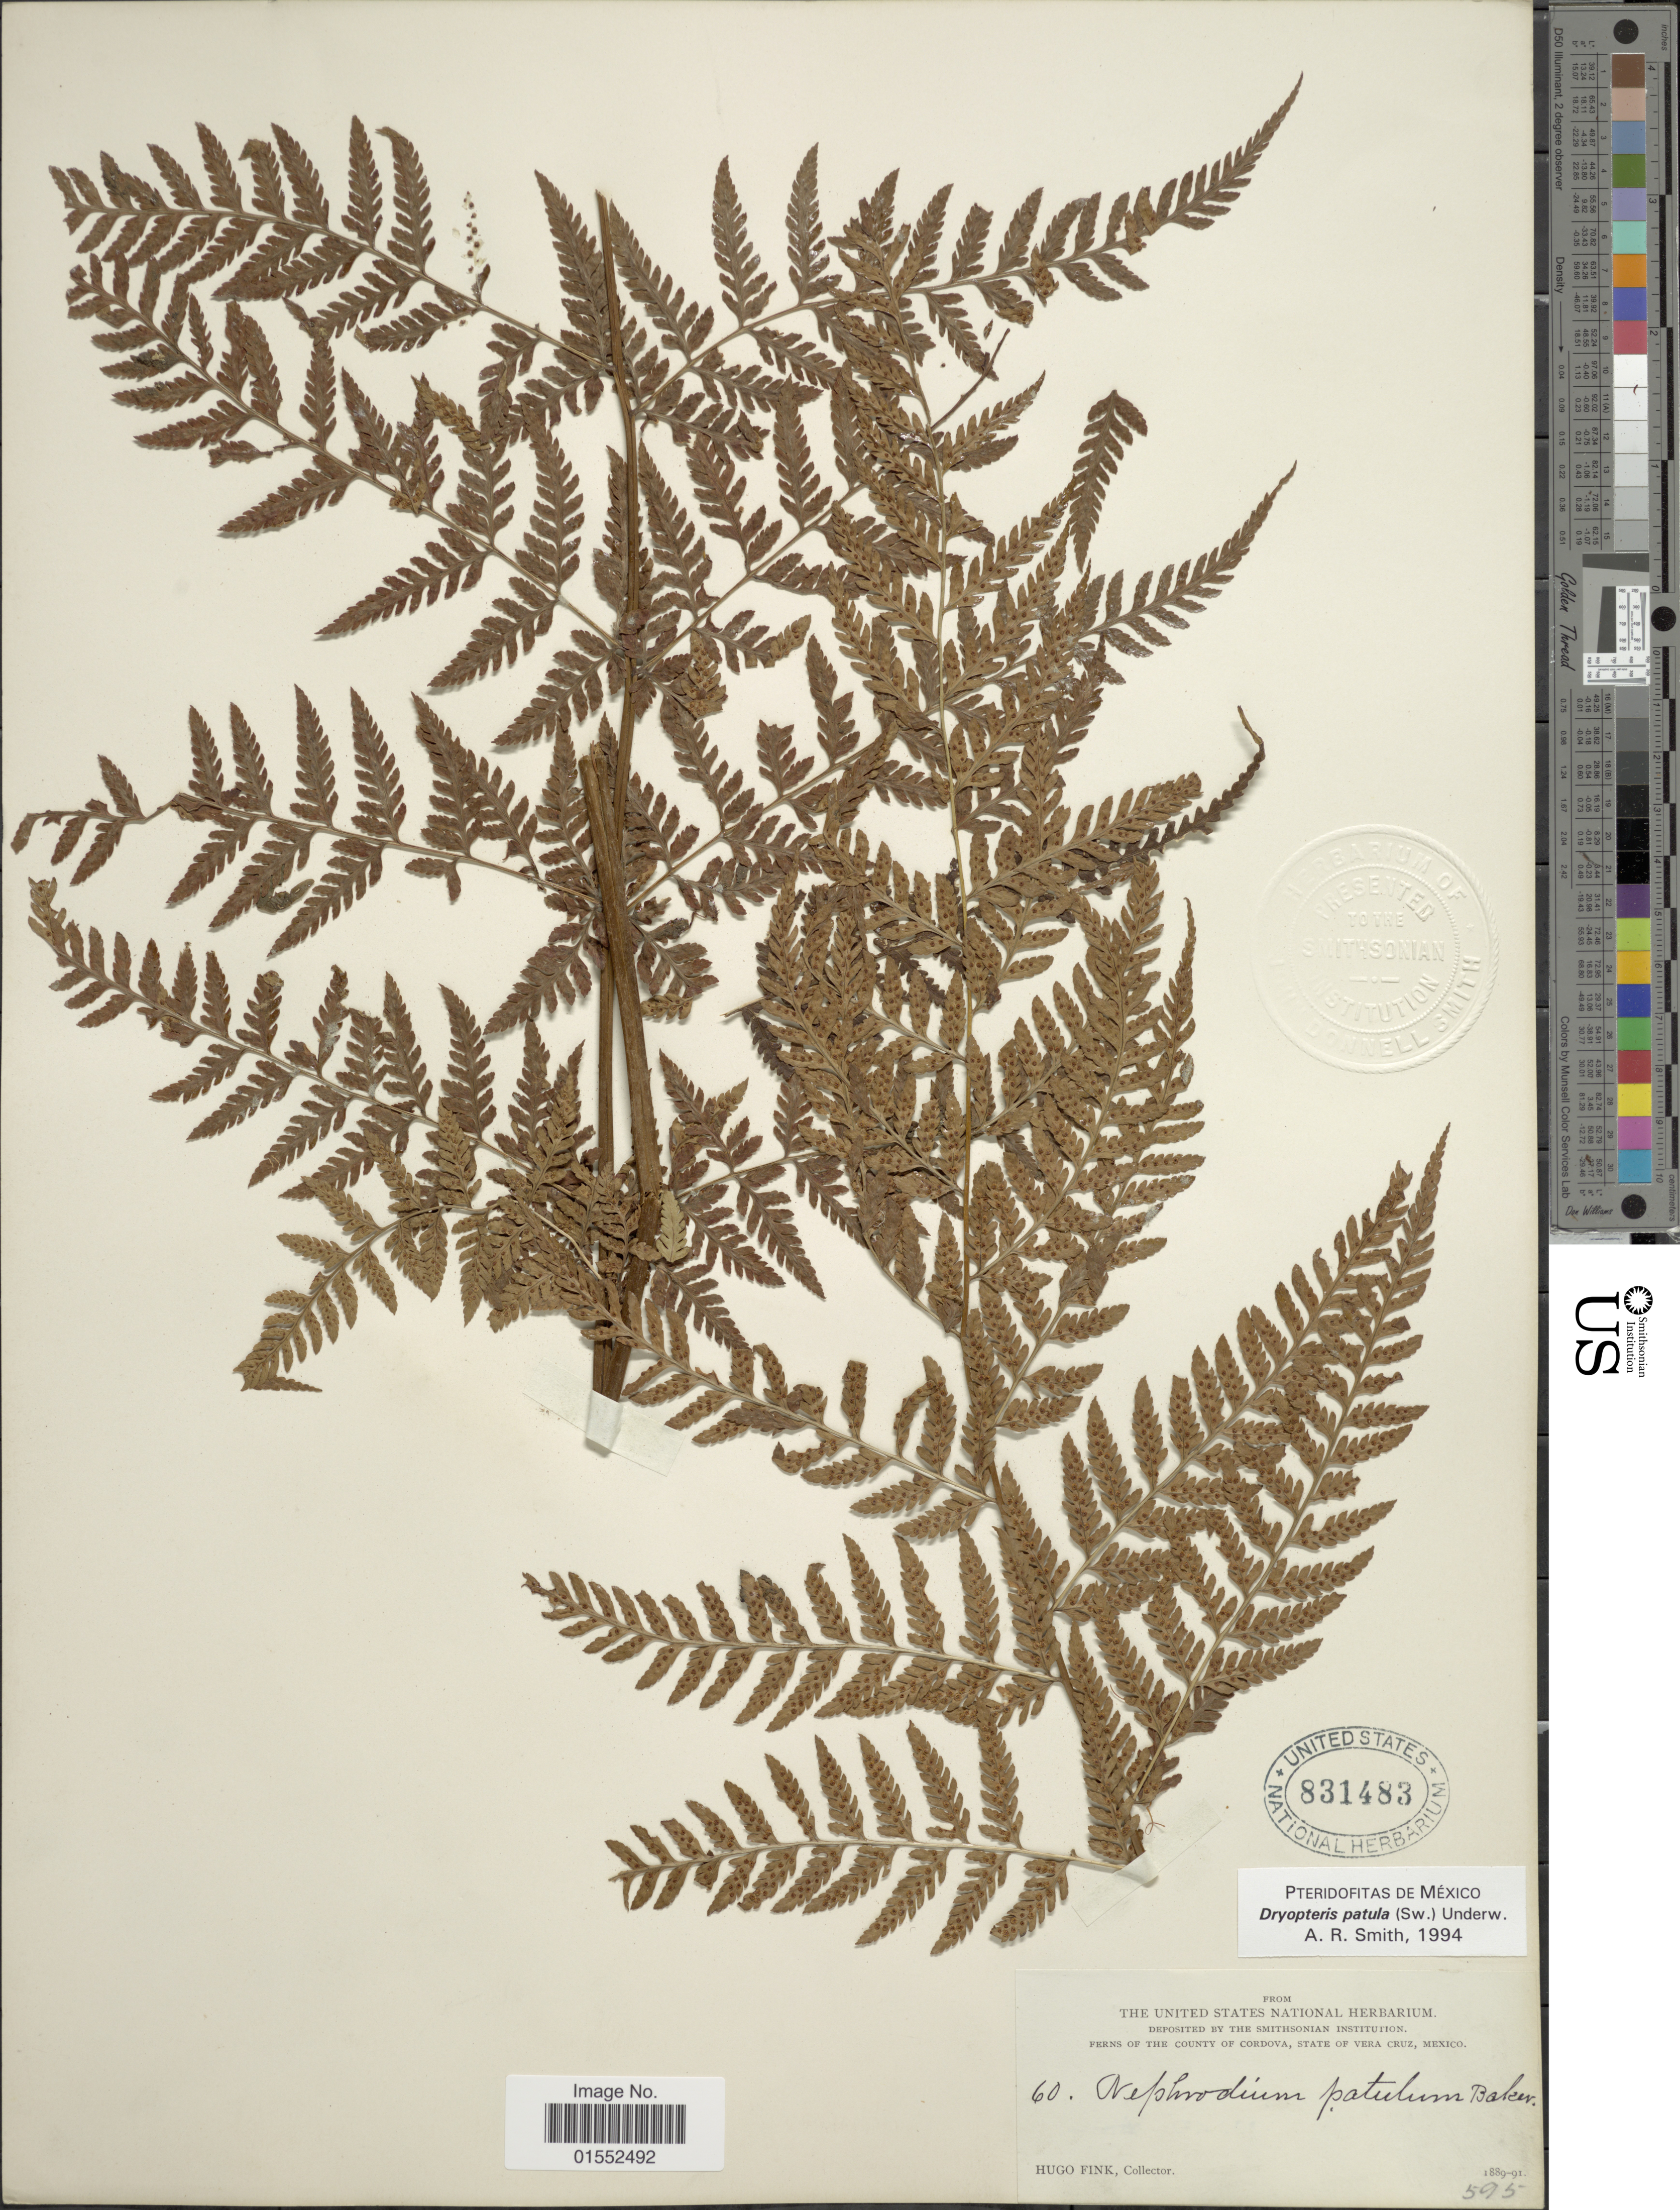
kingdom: Plantae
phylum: Tracheophyta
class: Polypodiopsida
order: Polypodiales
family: Dryopteridaceae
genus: Dryopteris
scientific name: Dryopteris patula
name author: (Sw.) Underw.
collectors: H. Fink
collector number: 595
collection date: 1889/1891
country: Mexico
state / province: Veracruz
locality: County of Cordova, State of Vera Cruz, mexico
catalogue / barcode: US 831483